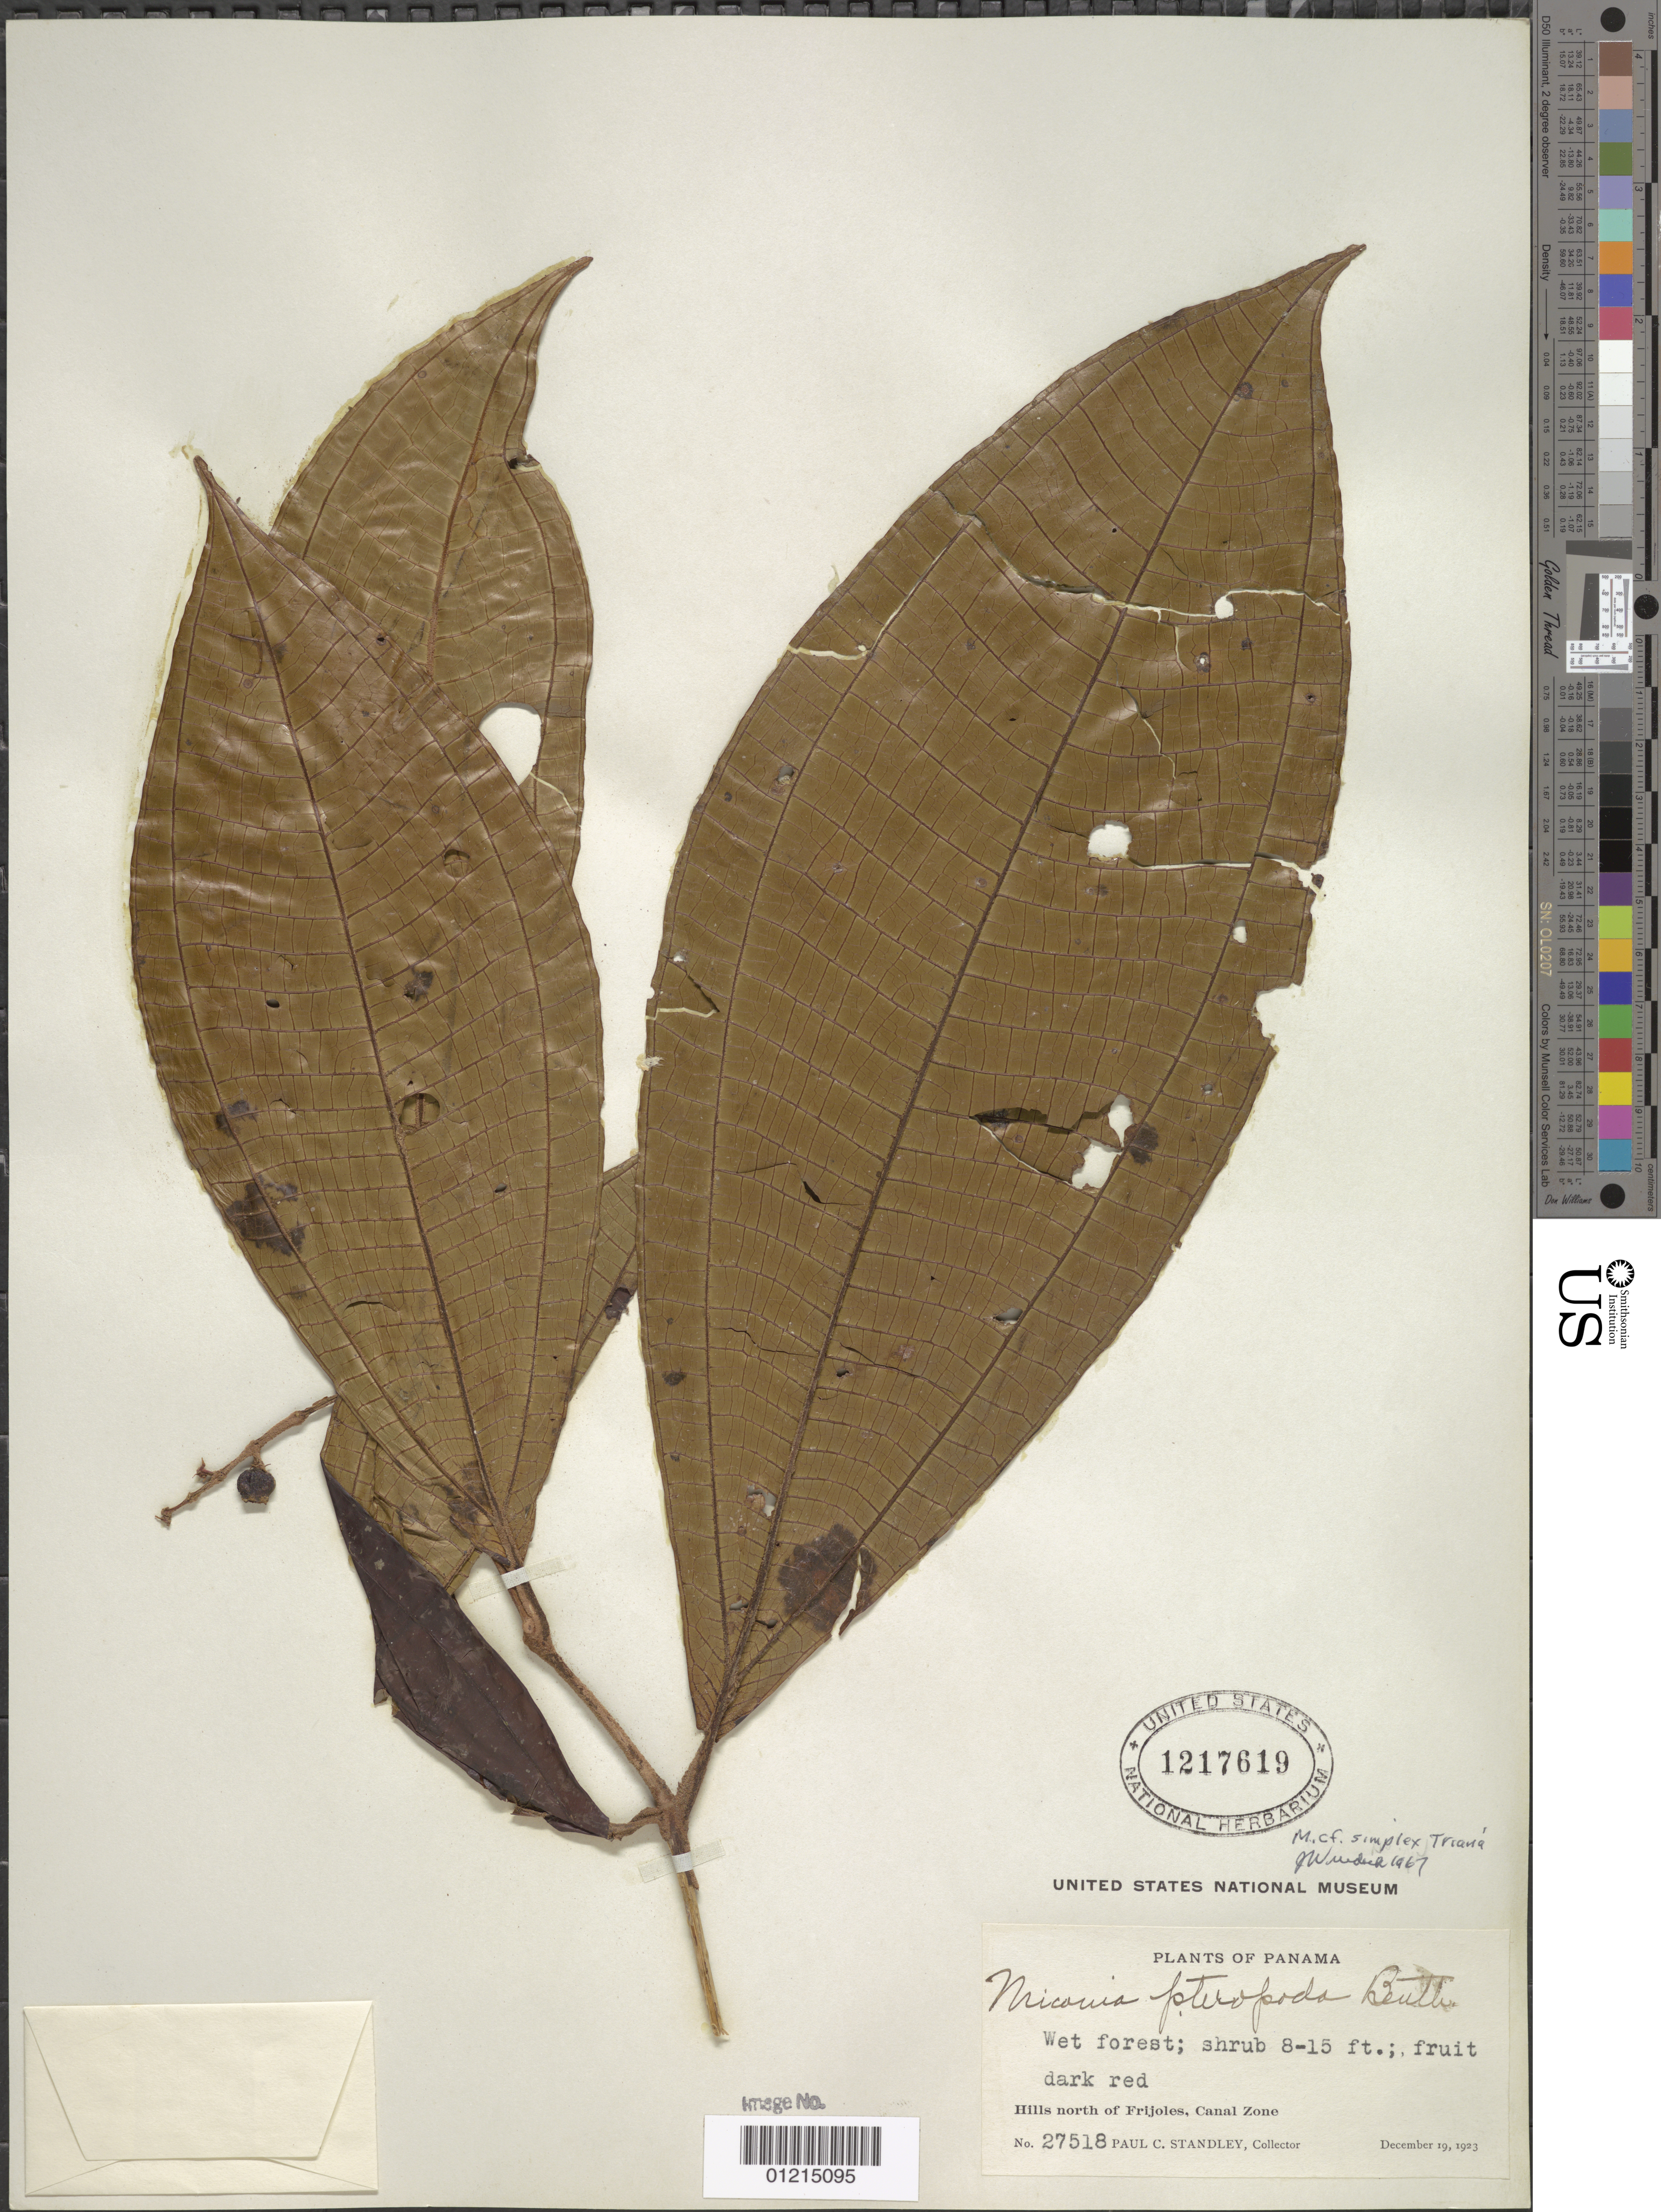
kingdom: Plantae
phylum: Tracheophyta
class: Magnoliopsida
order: Myrtales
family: Melastomataceae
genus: Miconia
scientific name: Miconia simplex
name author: Triana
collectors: P. C. Standley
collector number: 27518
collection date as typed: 19 Dec 1923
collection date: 1923-12-19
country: Panama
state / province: Colón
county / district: Canal Zone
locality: Hills N of Frijoles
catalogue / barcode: US 1217619